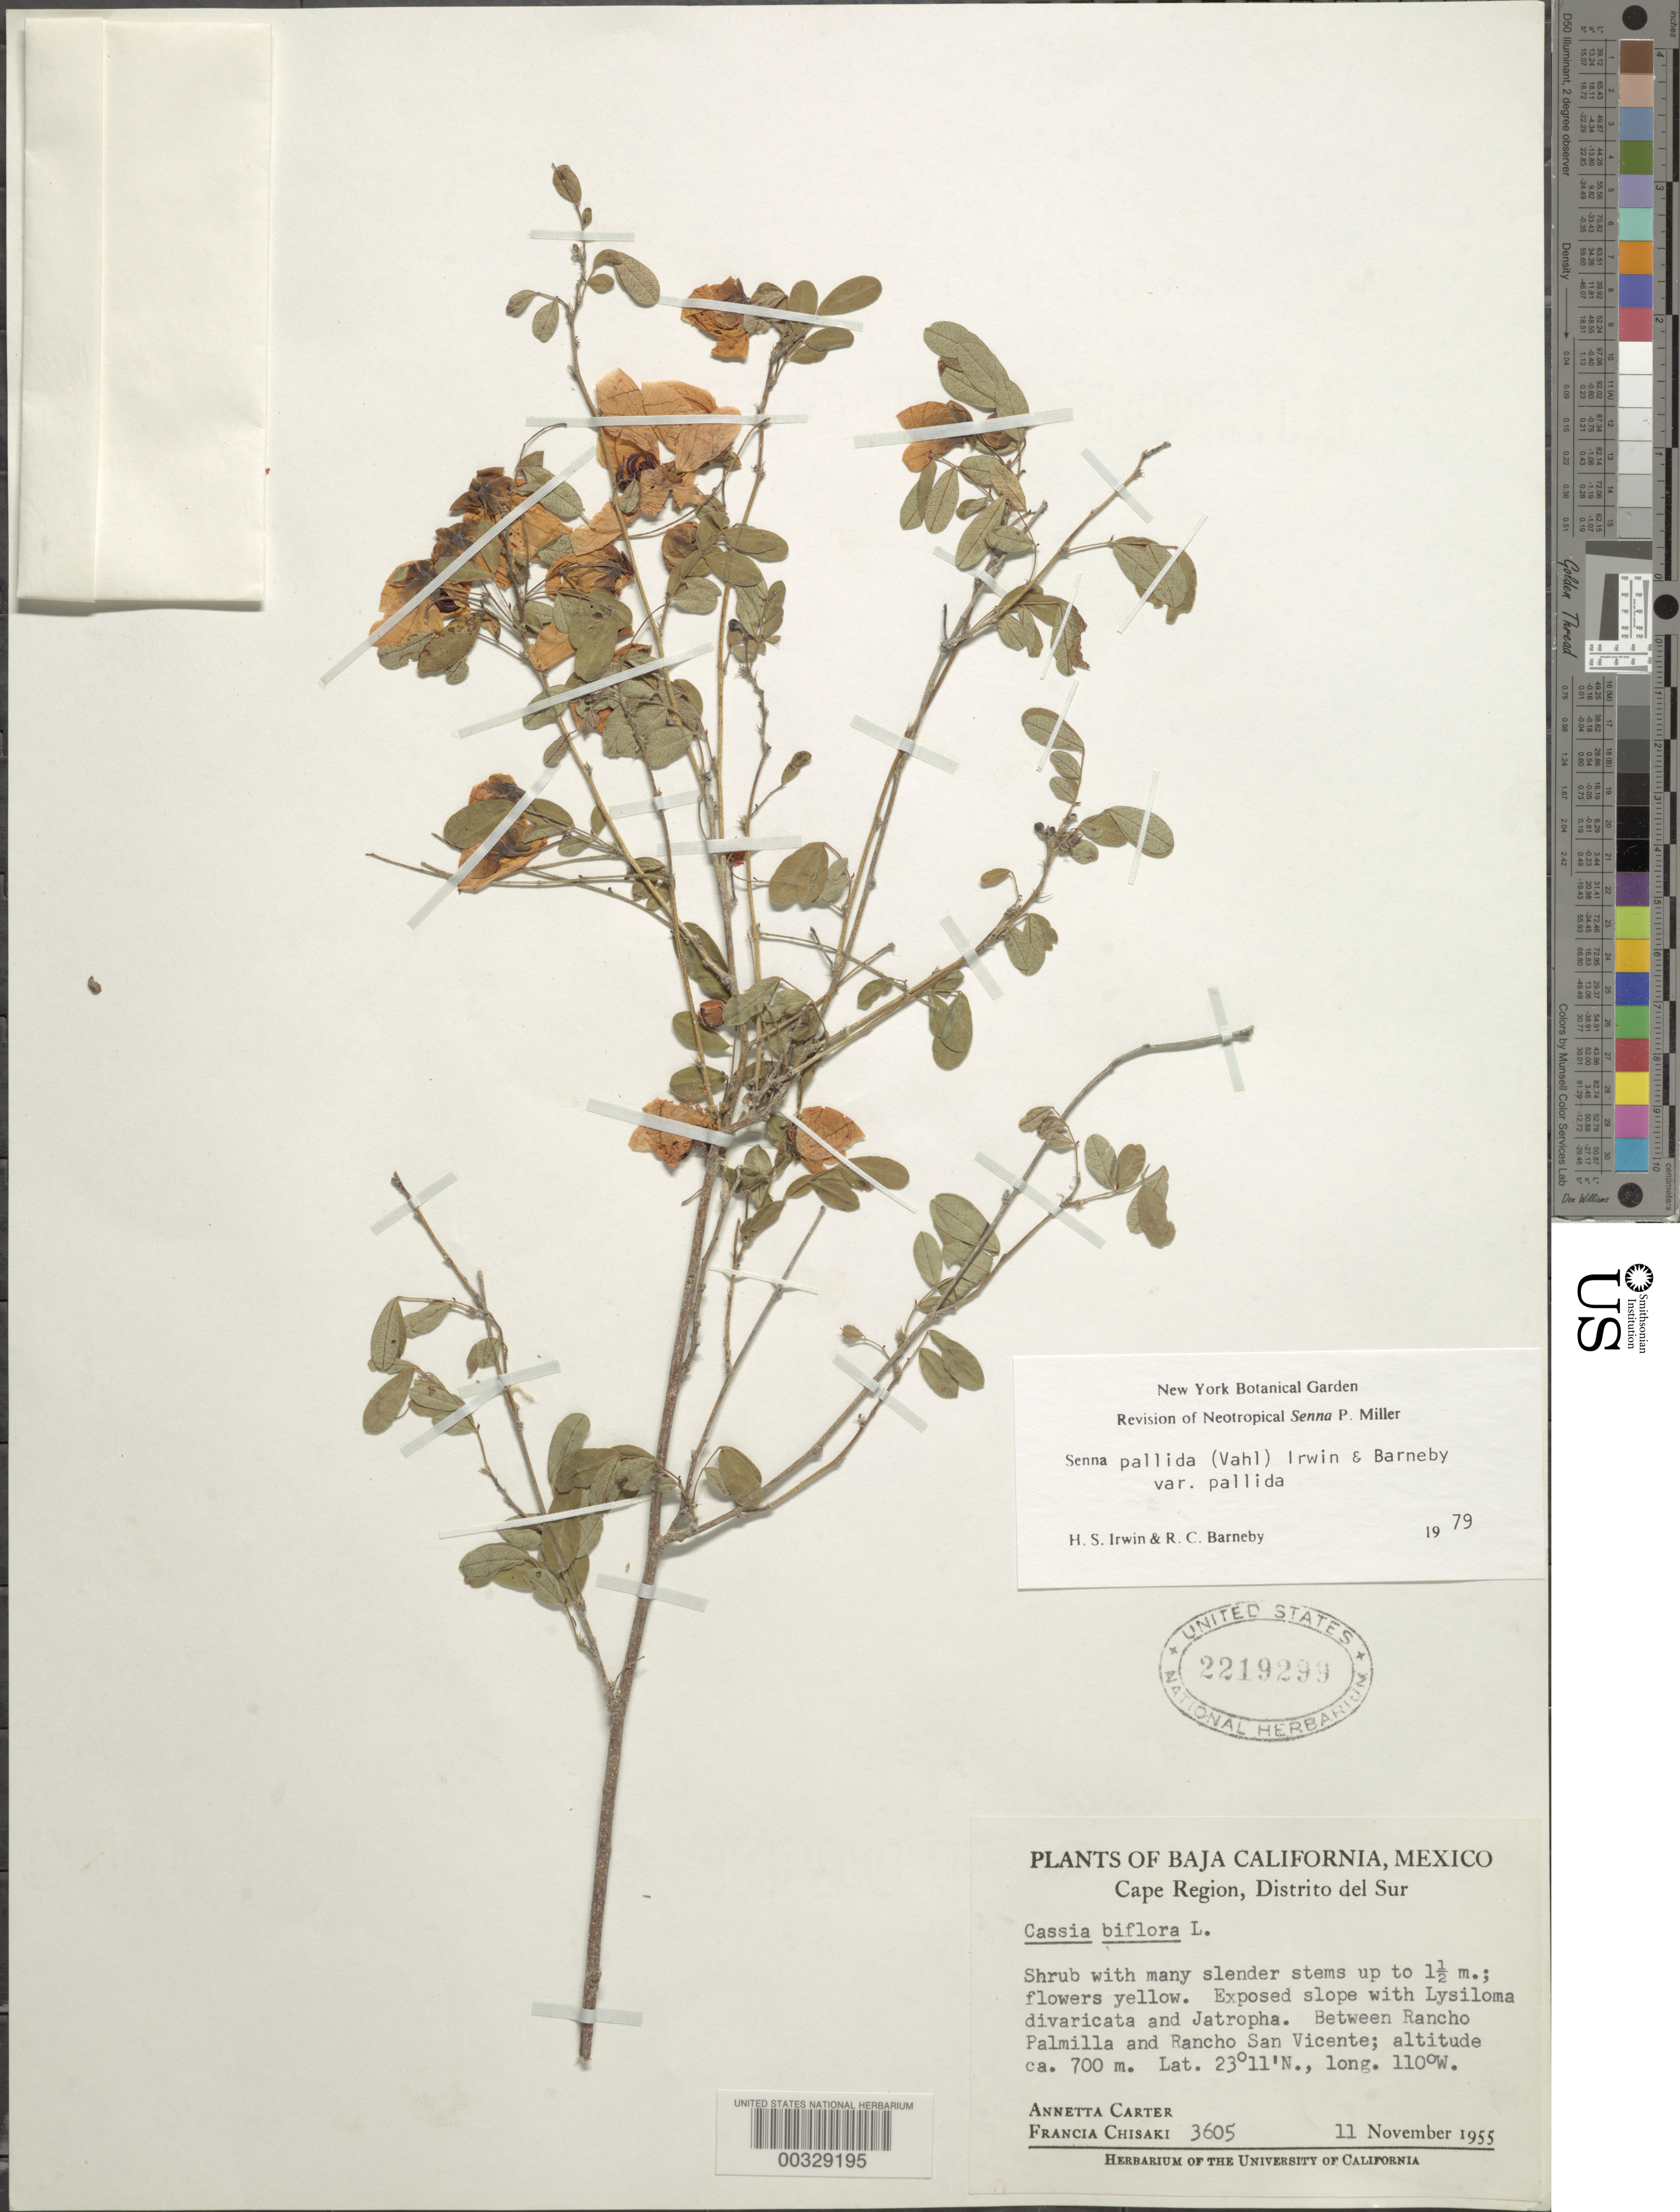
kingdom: Plantae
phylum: Tracheophyta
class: Magnoliopsida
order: Fabales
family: Fabaceae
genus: Senna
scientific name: Senna pallida var. pallida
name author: (Vahl) H.S. Irwin & Barneby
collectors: A. M. Carter & F. Chisaki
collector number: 3605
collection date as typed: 11 Nov 1955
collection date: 1955-11-11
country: Mexico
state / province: Baja California Sur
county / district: Los Cabos ?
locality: Sur dist. (?), cape region; between Rancho Palmilla and Rancho San Vicente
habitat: Exposed slope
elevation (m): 700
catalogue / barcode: US 2219299